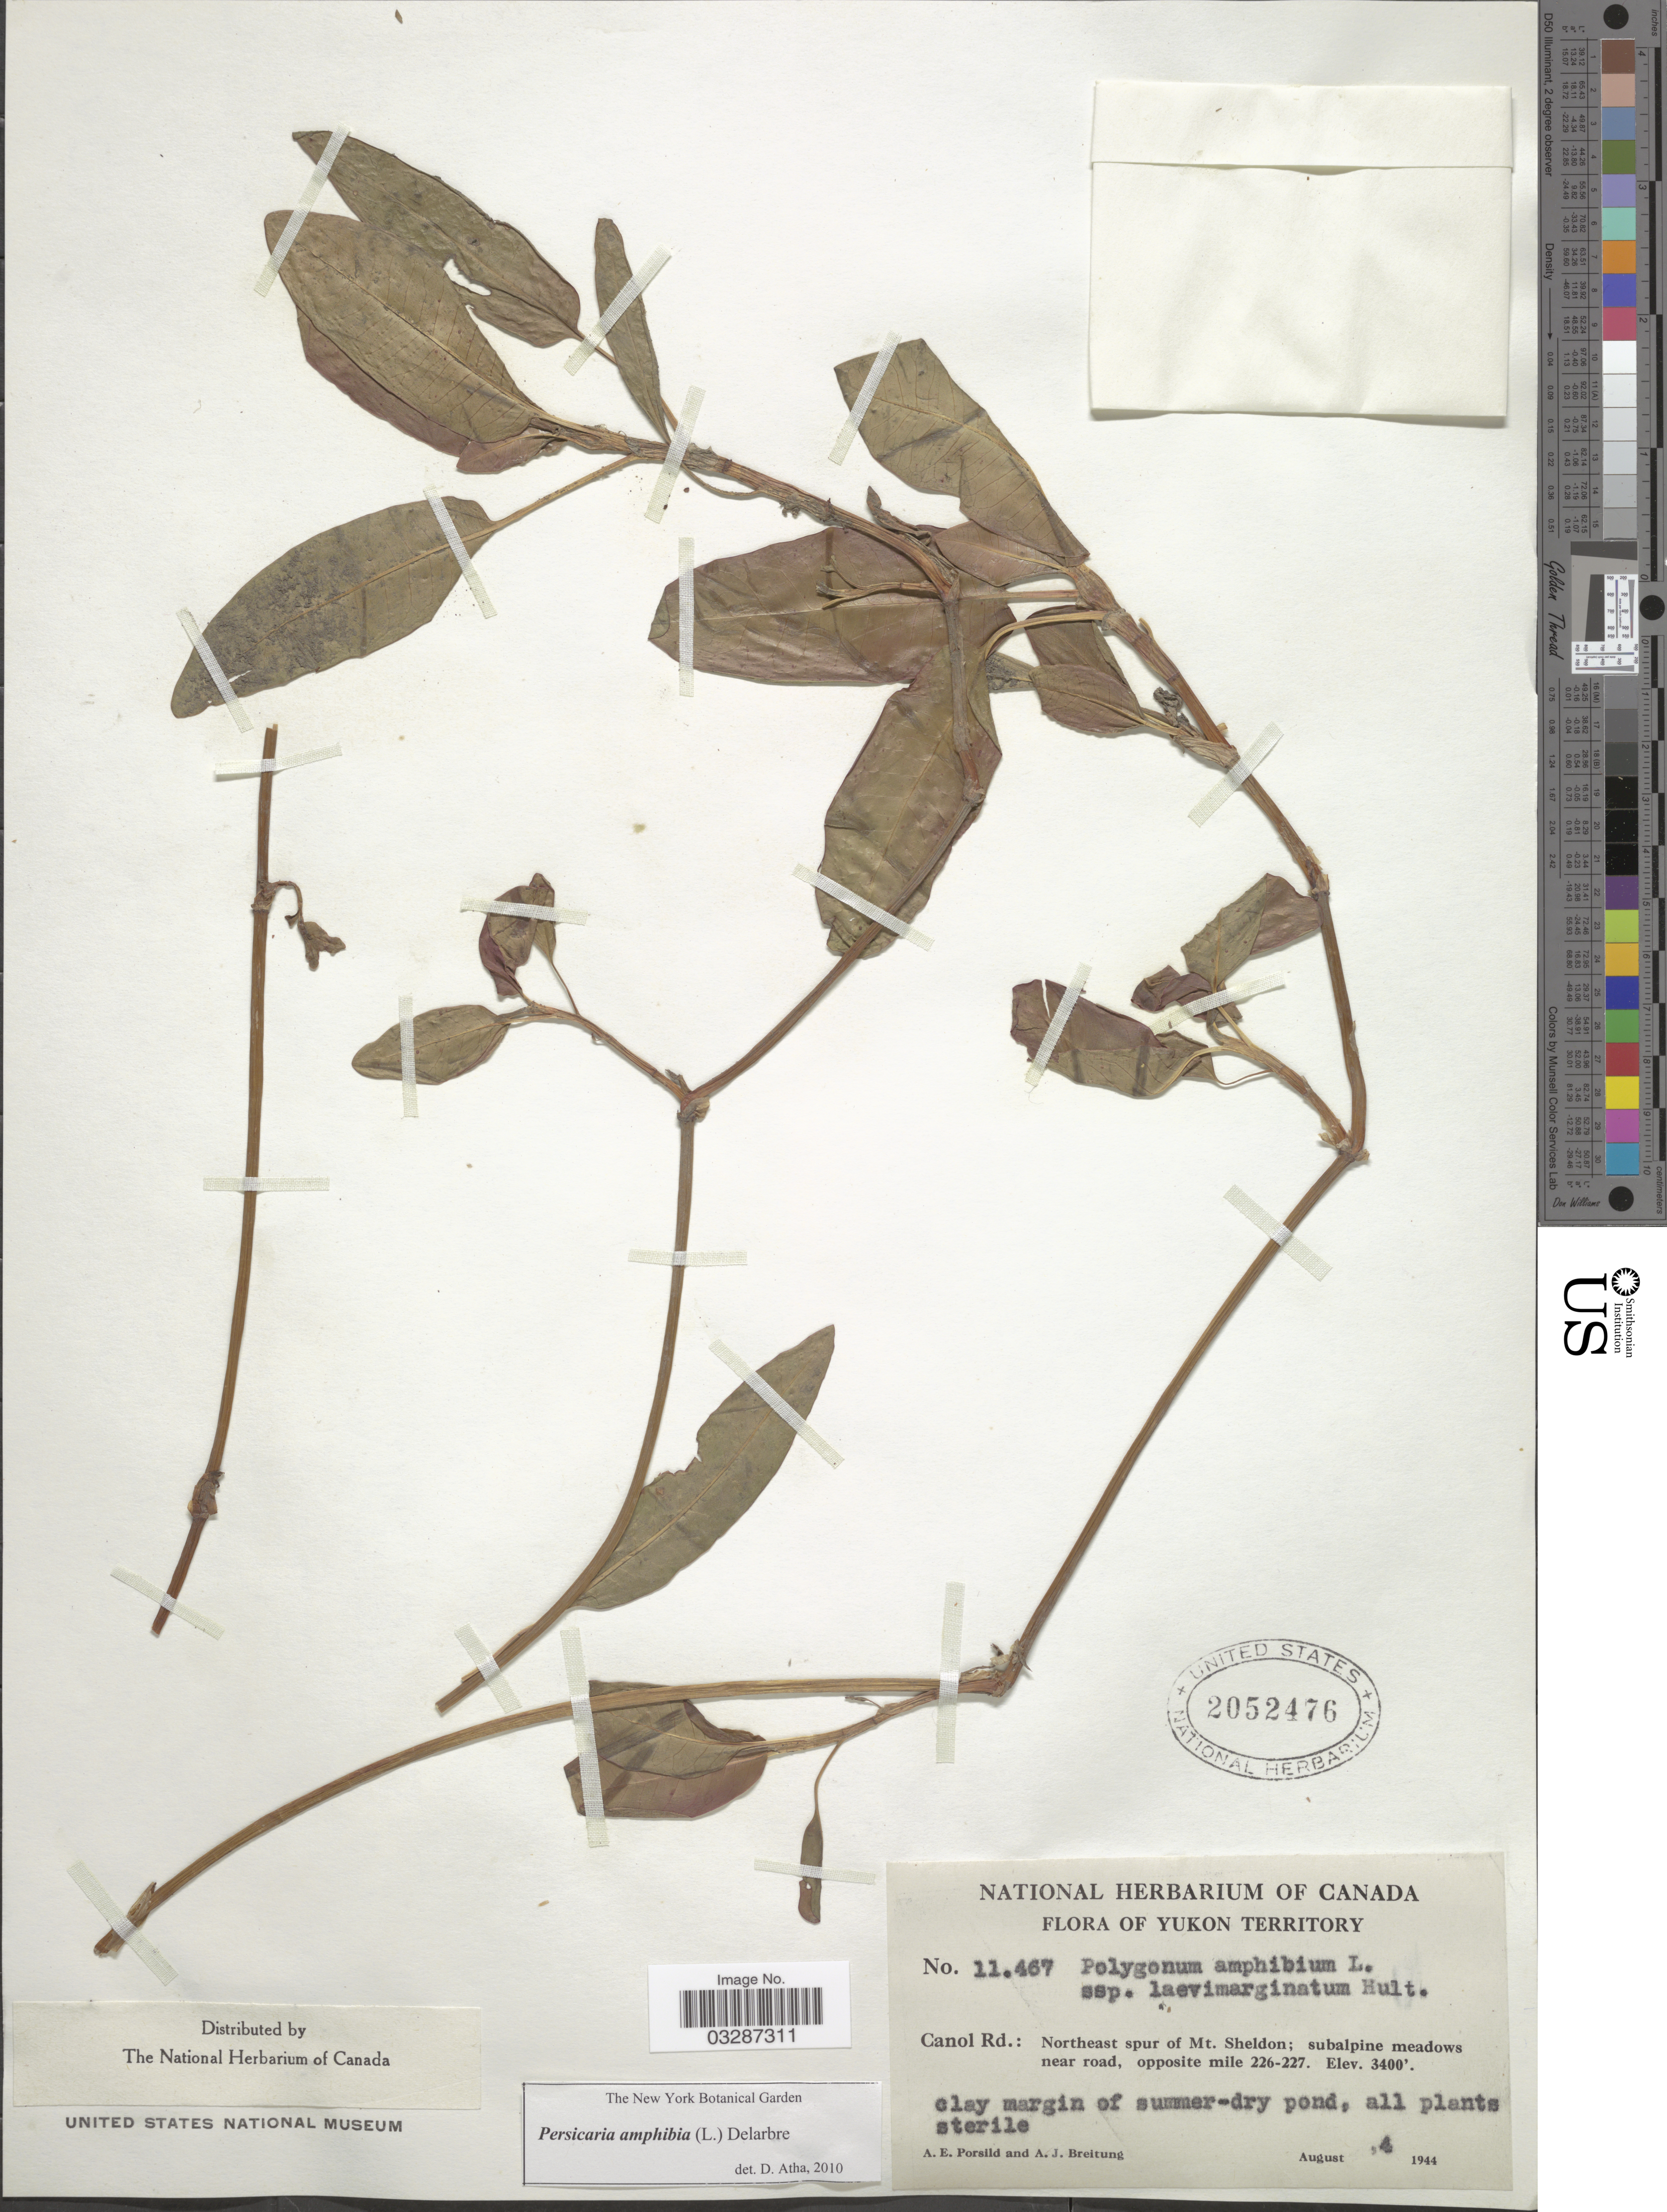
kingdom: Plantae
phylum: Tracheophyta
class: Magnoliopsida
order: Caryophyllales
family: Polygonaceae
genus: Persicaria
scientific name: Persicaria amphibia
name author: (L.) Delarbre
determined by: Atha, D. E.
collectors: A. E. Porsild & A. Breitung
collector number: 11467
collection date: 1944-08-04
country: Canada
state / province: Yukon Territory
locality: Canol Rd.: Northeast spur of Mt. Sheldon: subalpine meadows near road, opposite mile 226-227.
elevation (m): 1036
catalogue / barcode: US 2052476